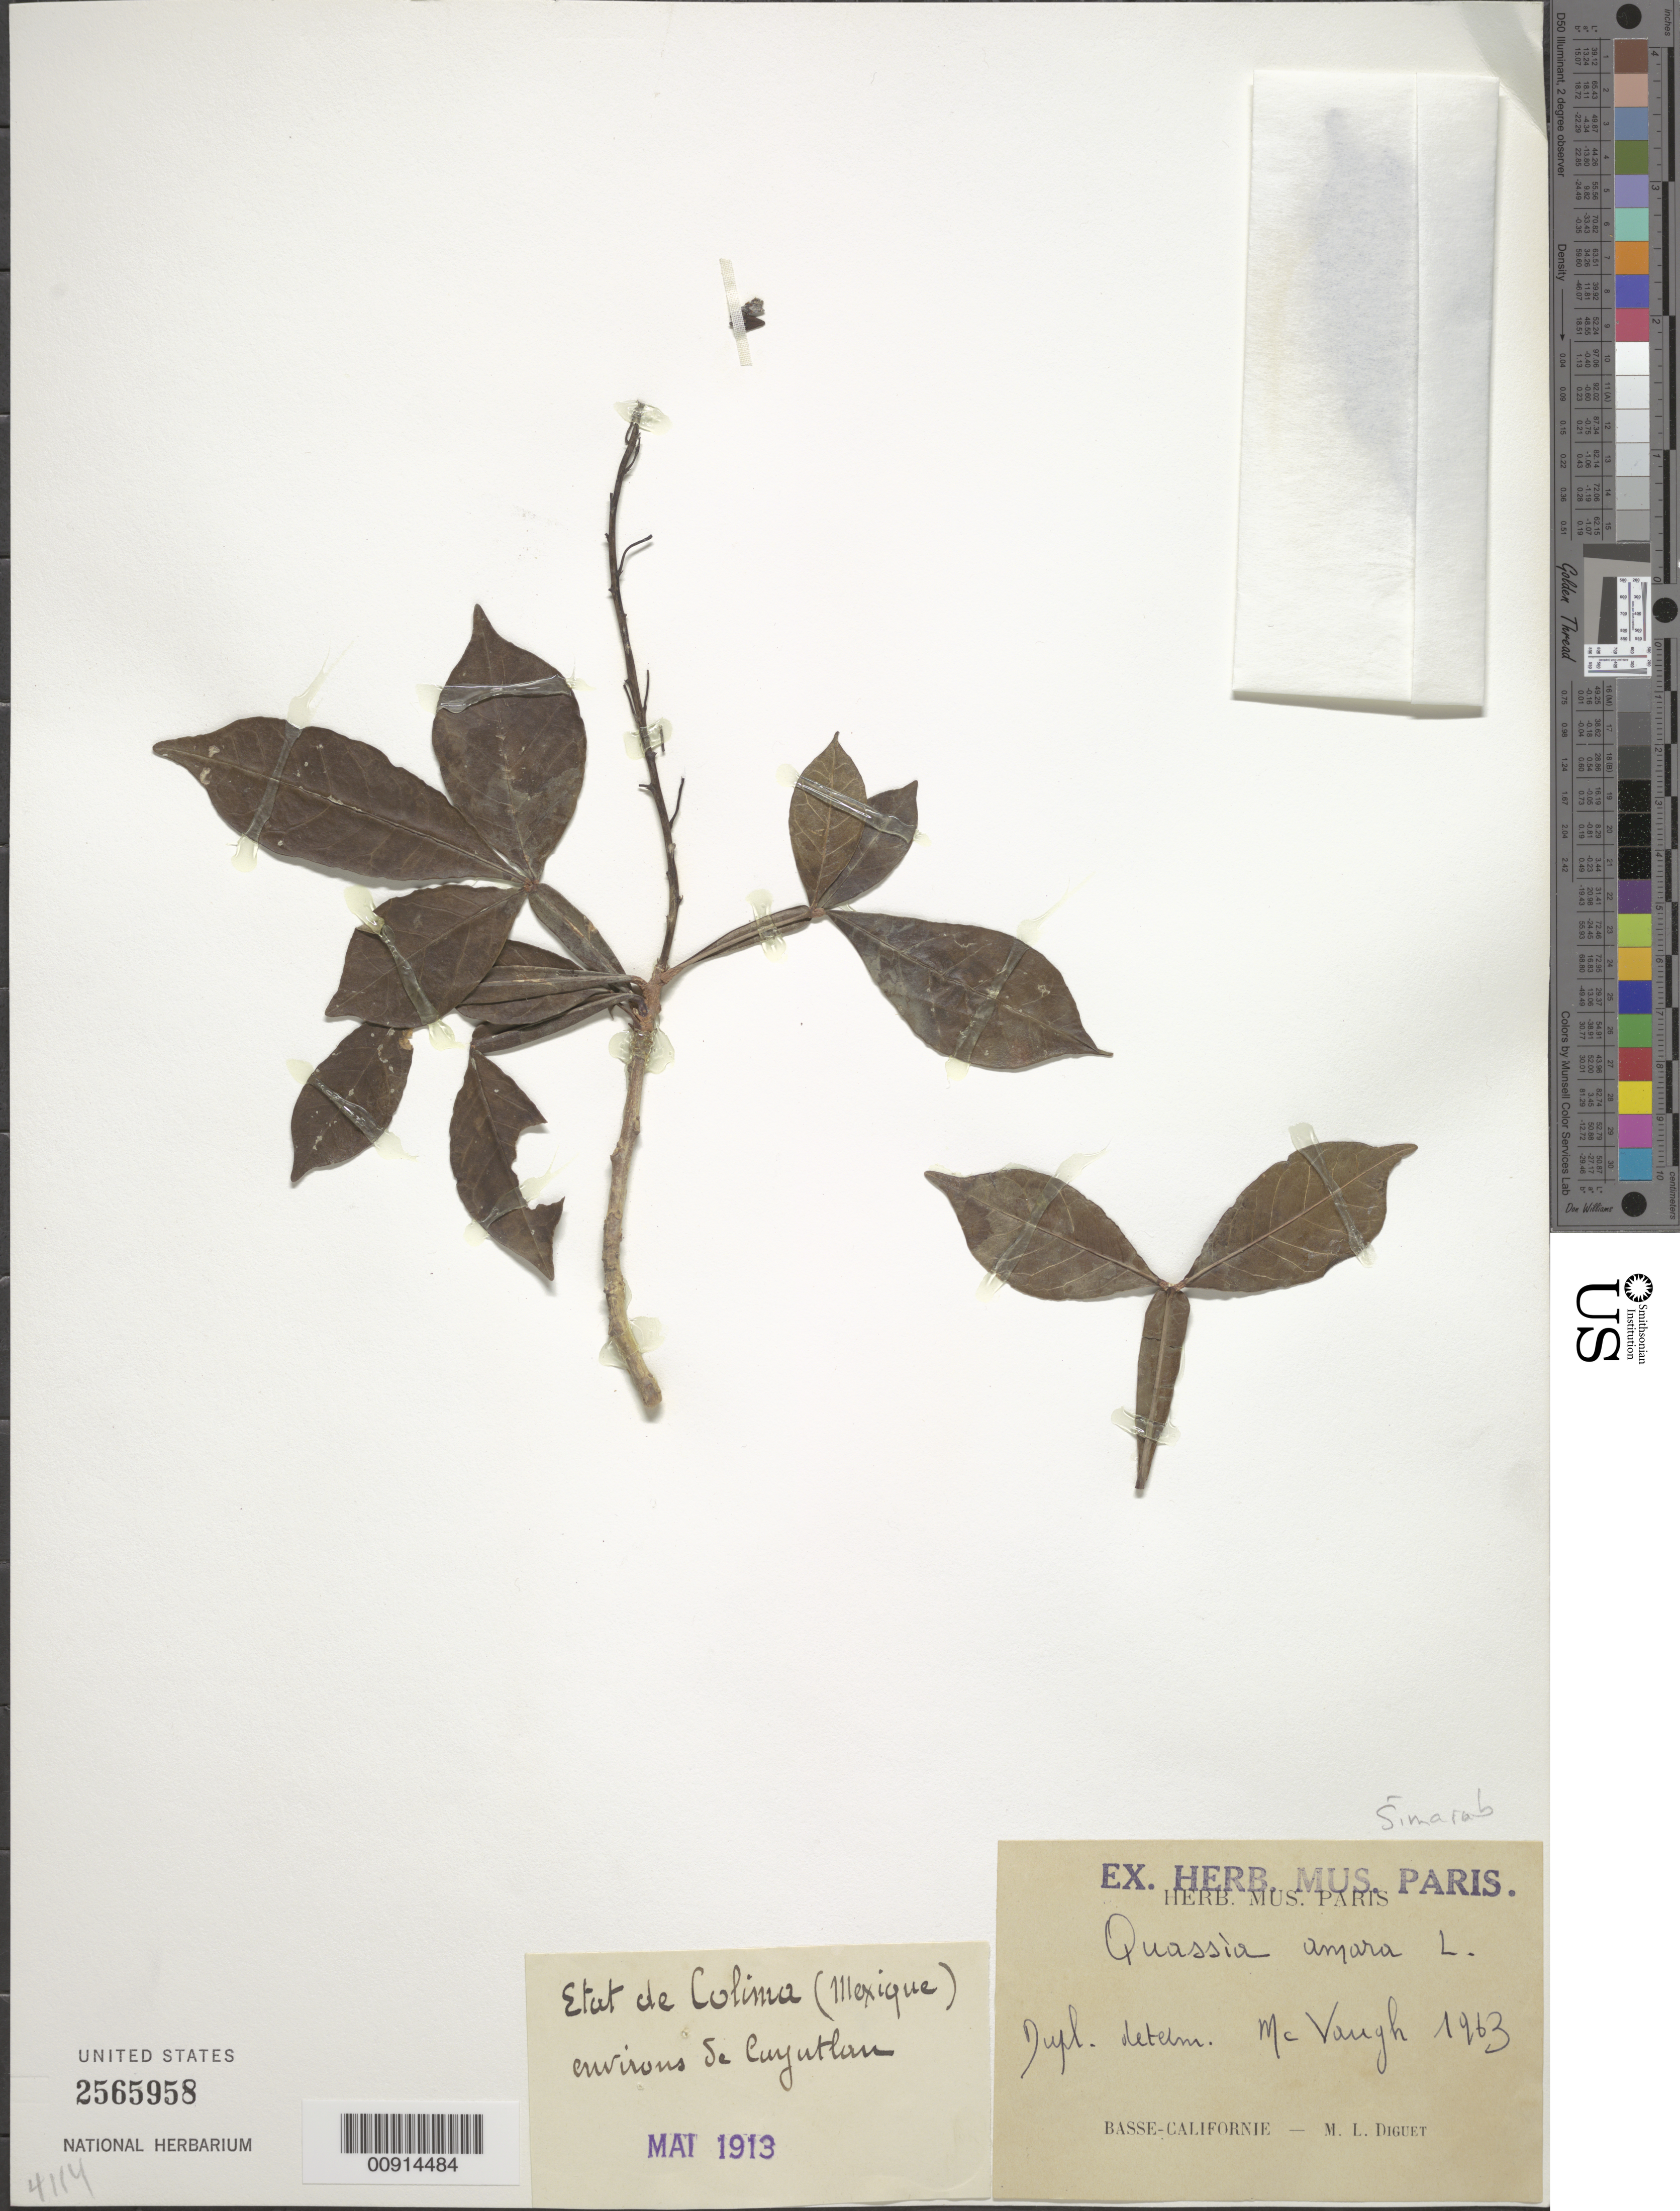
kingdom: Plantae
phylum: Tracheophyta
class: Magnoliopsida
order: Sapindales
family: Simaroubaceae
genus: Quassia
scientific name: Quassia amara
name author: L.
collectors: M. L. Diguet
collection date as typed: May 1913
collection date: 1913-05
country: Mexico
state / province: Colima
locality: Etat de Colima: Environs de Cuyutlan.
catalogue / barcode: US 2565958